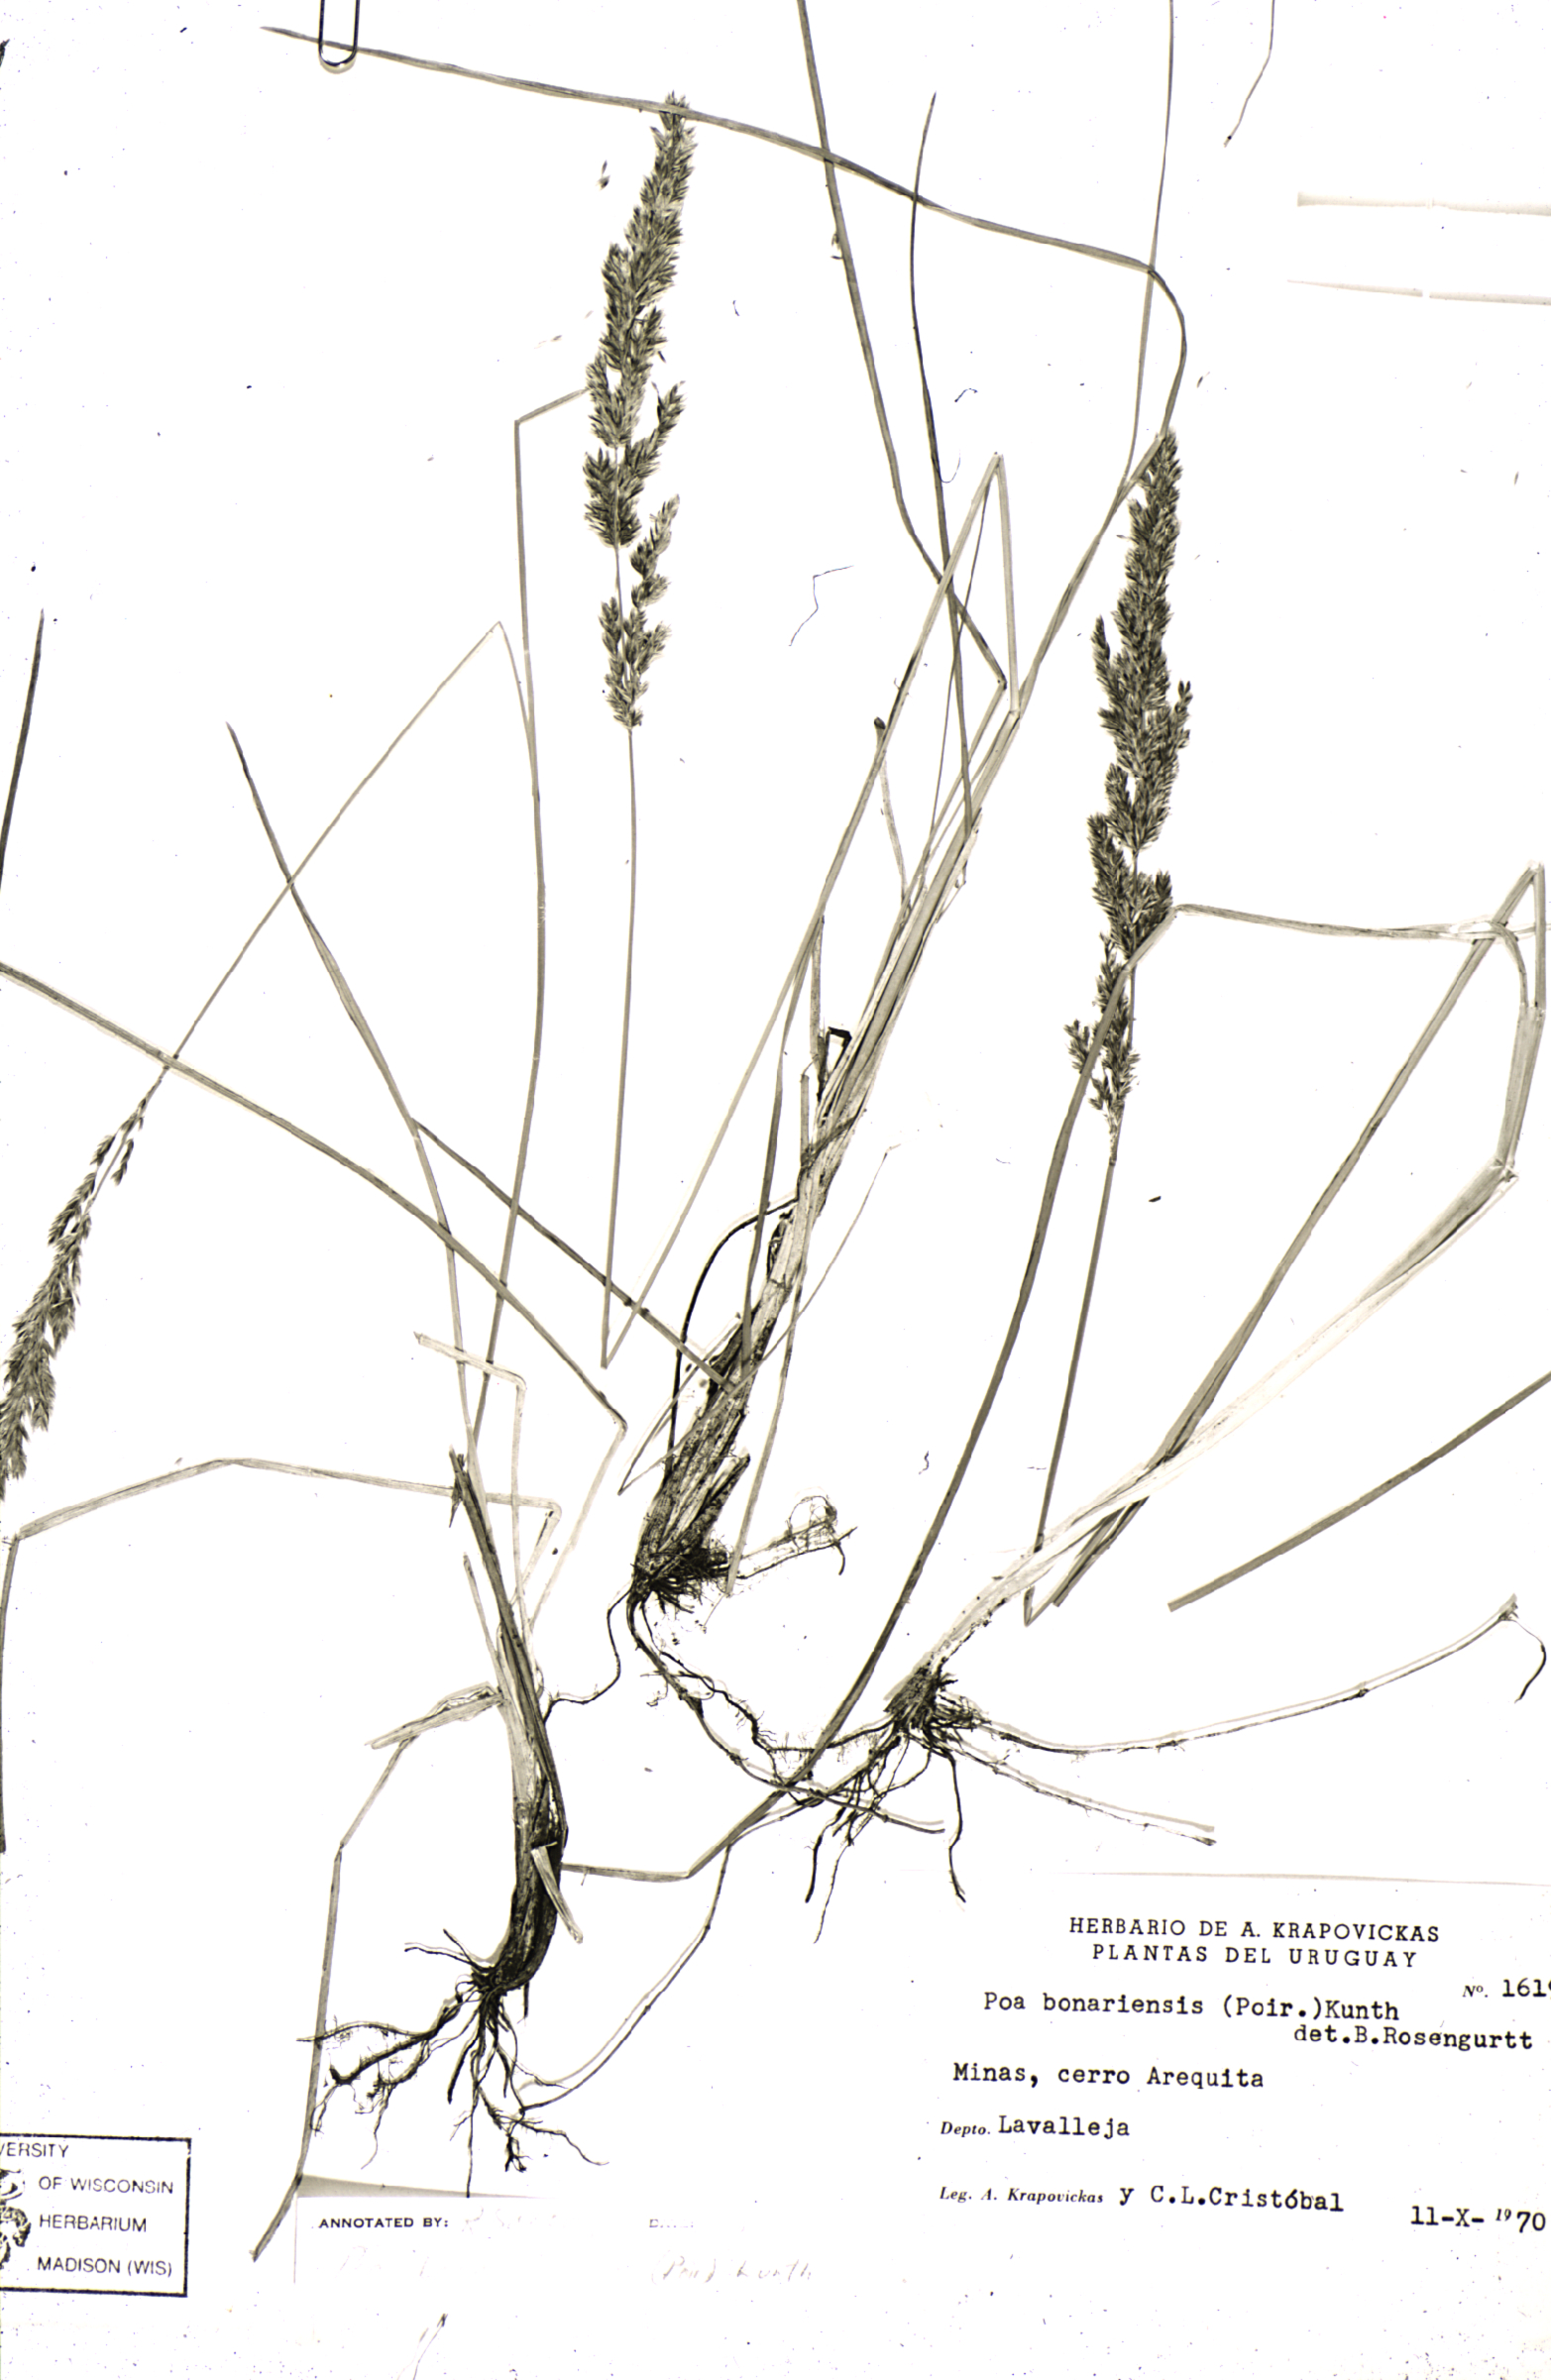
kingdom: Plantae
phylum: Tracheophyta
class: Liliopsida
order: Poales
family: Poaceae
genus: Poa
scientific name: Poa bonariensis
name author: (Lam.) Kunth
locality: Argentina